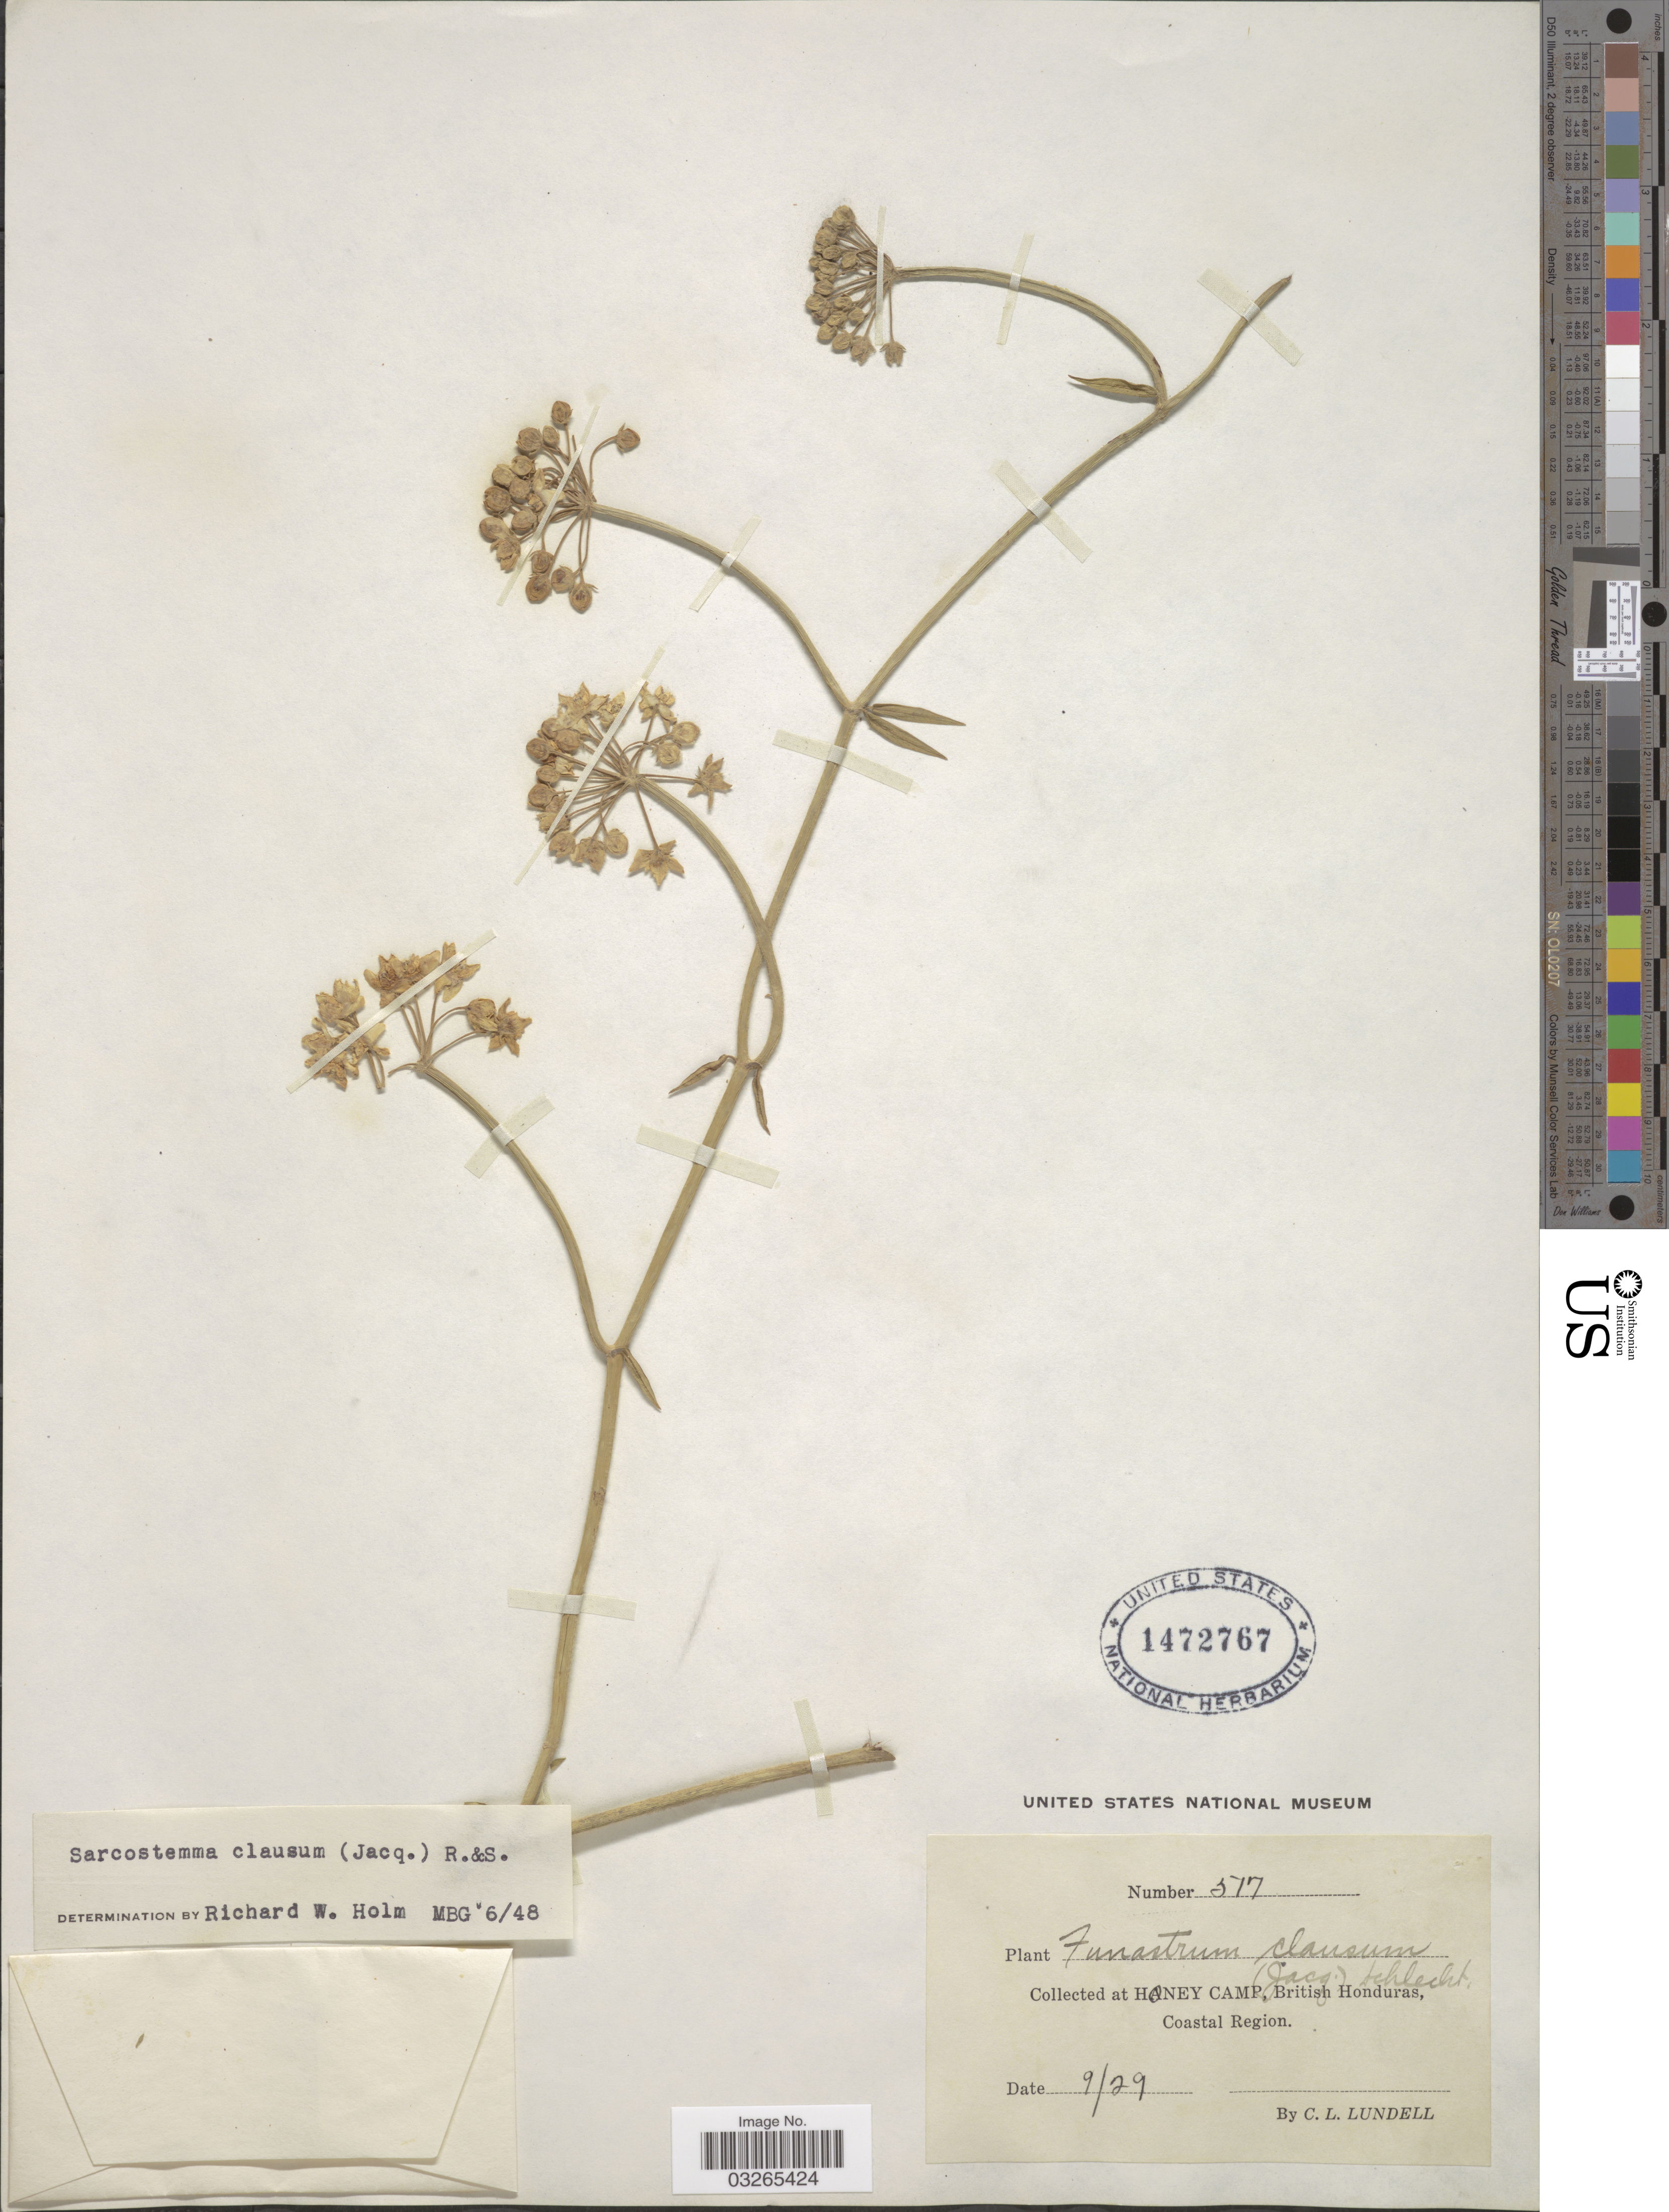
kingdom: Plantae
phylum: Tracheophyta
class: Magnoliopsida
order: Gentianales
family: Apocynaceae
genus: Sarcostemma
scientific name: Sarcostemma clausum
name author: (Jacq.) Schult.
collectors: C. L. Lundell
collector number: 517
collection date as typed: Transcribed d/m/y: /9/29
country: Belize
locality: Honey Camp, British Honduras, Coastal Region.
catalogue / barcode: US 1472767